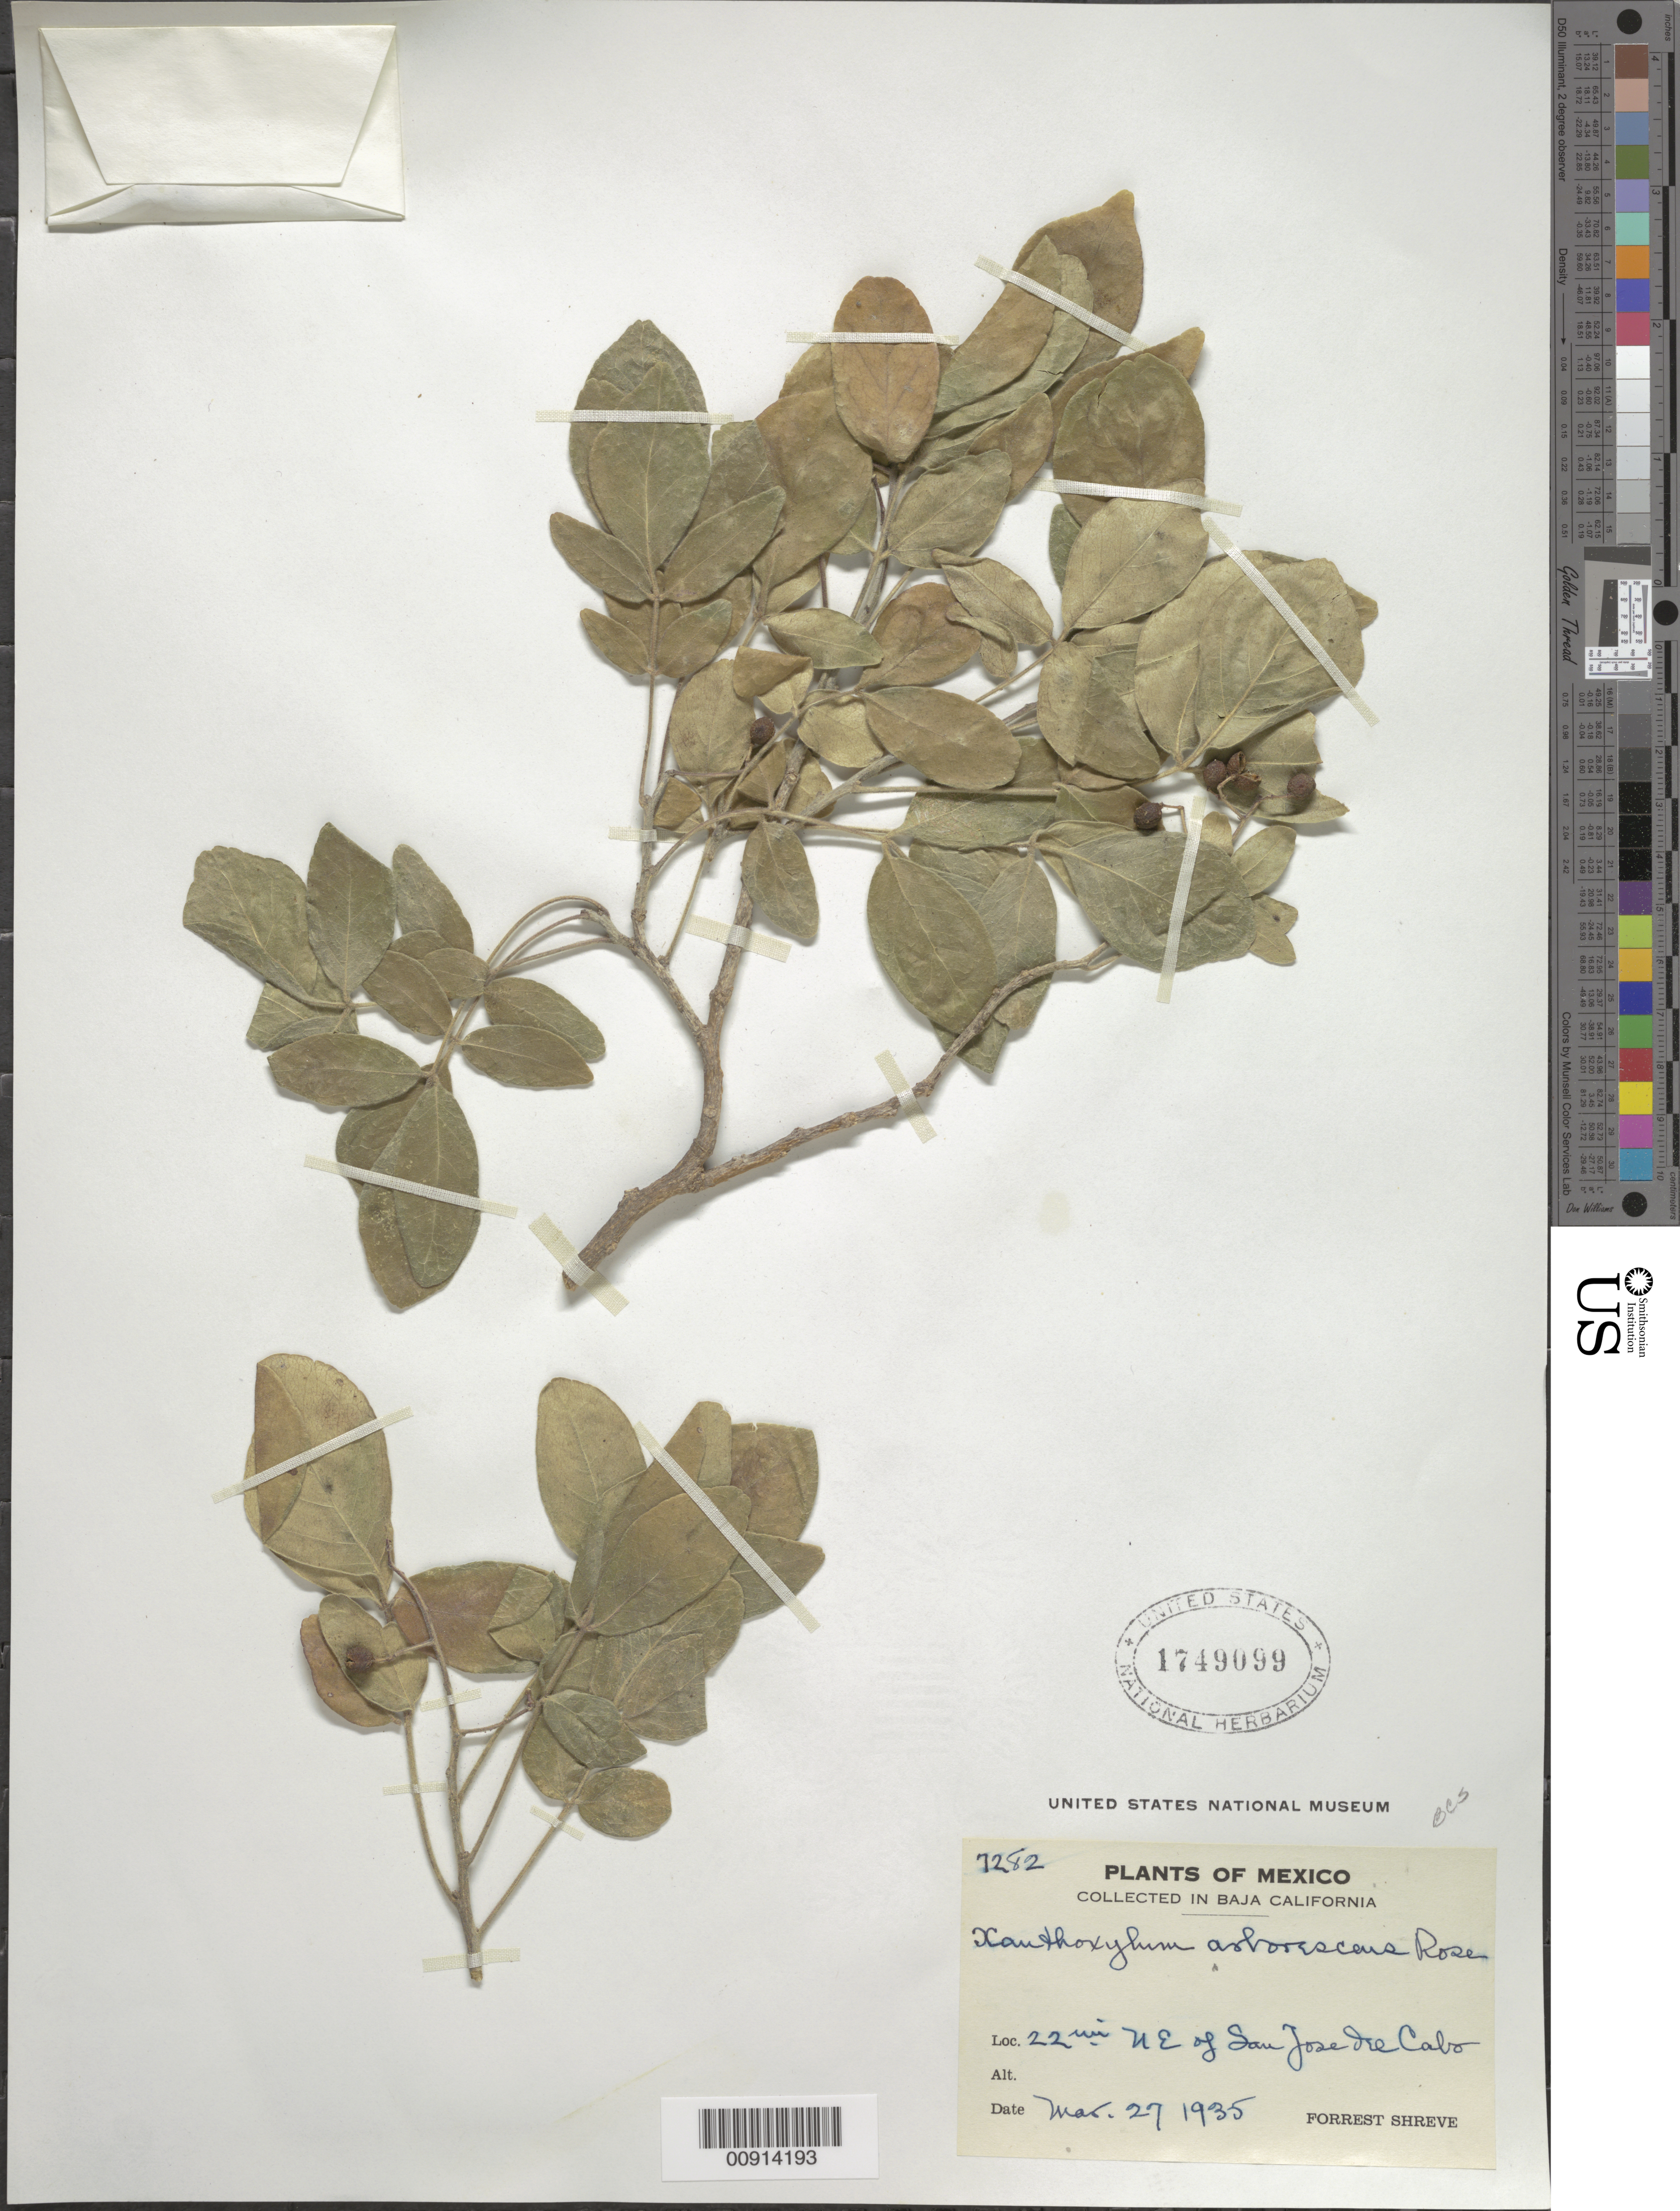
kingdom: Plantae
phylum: Tracheophyta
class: Magnoliopsida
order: Sapindales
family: Rutaceae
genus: Zanthoxylum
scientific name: Zanthoxylum arborescens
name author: Rose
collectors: F. Shreve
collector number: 7282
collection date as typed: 27 Mar 1935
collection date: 1935-03-27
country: Mexico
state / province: Baja California Sur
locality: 22 mi. NE of San José del Cabo.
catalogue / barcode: US 1749099